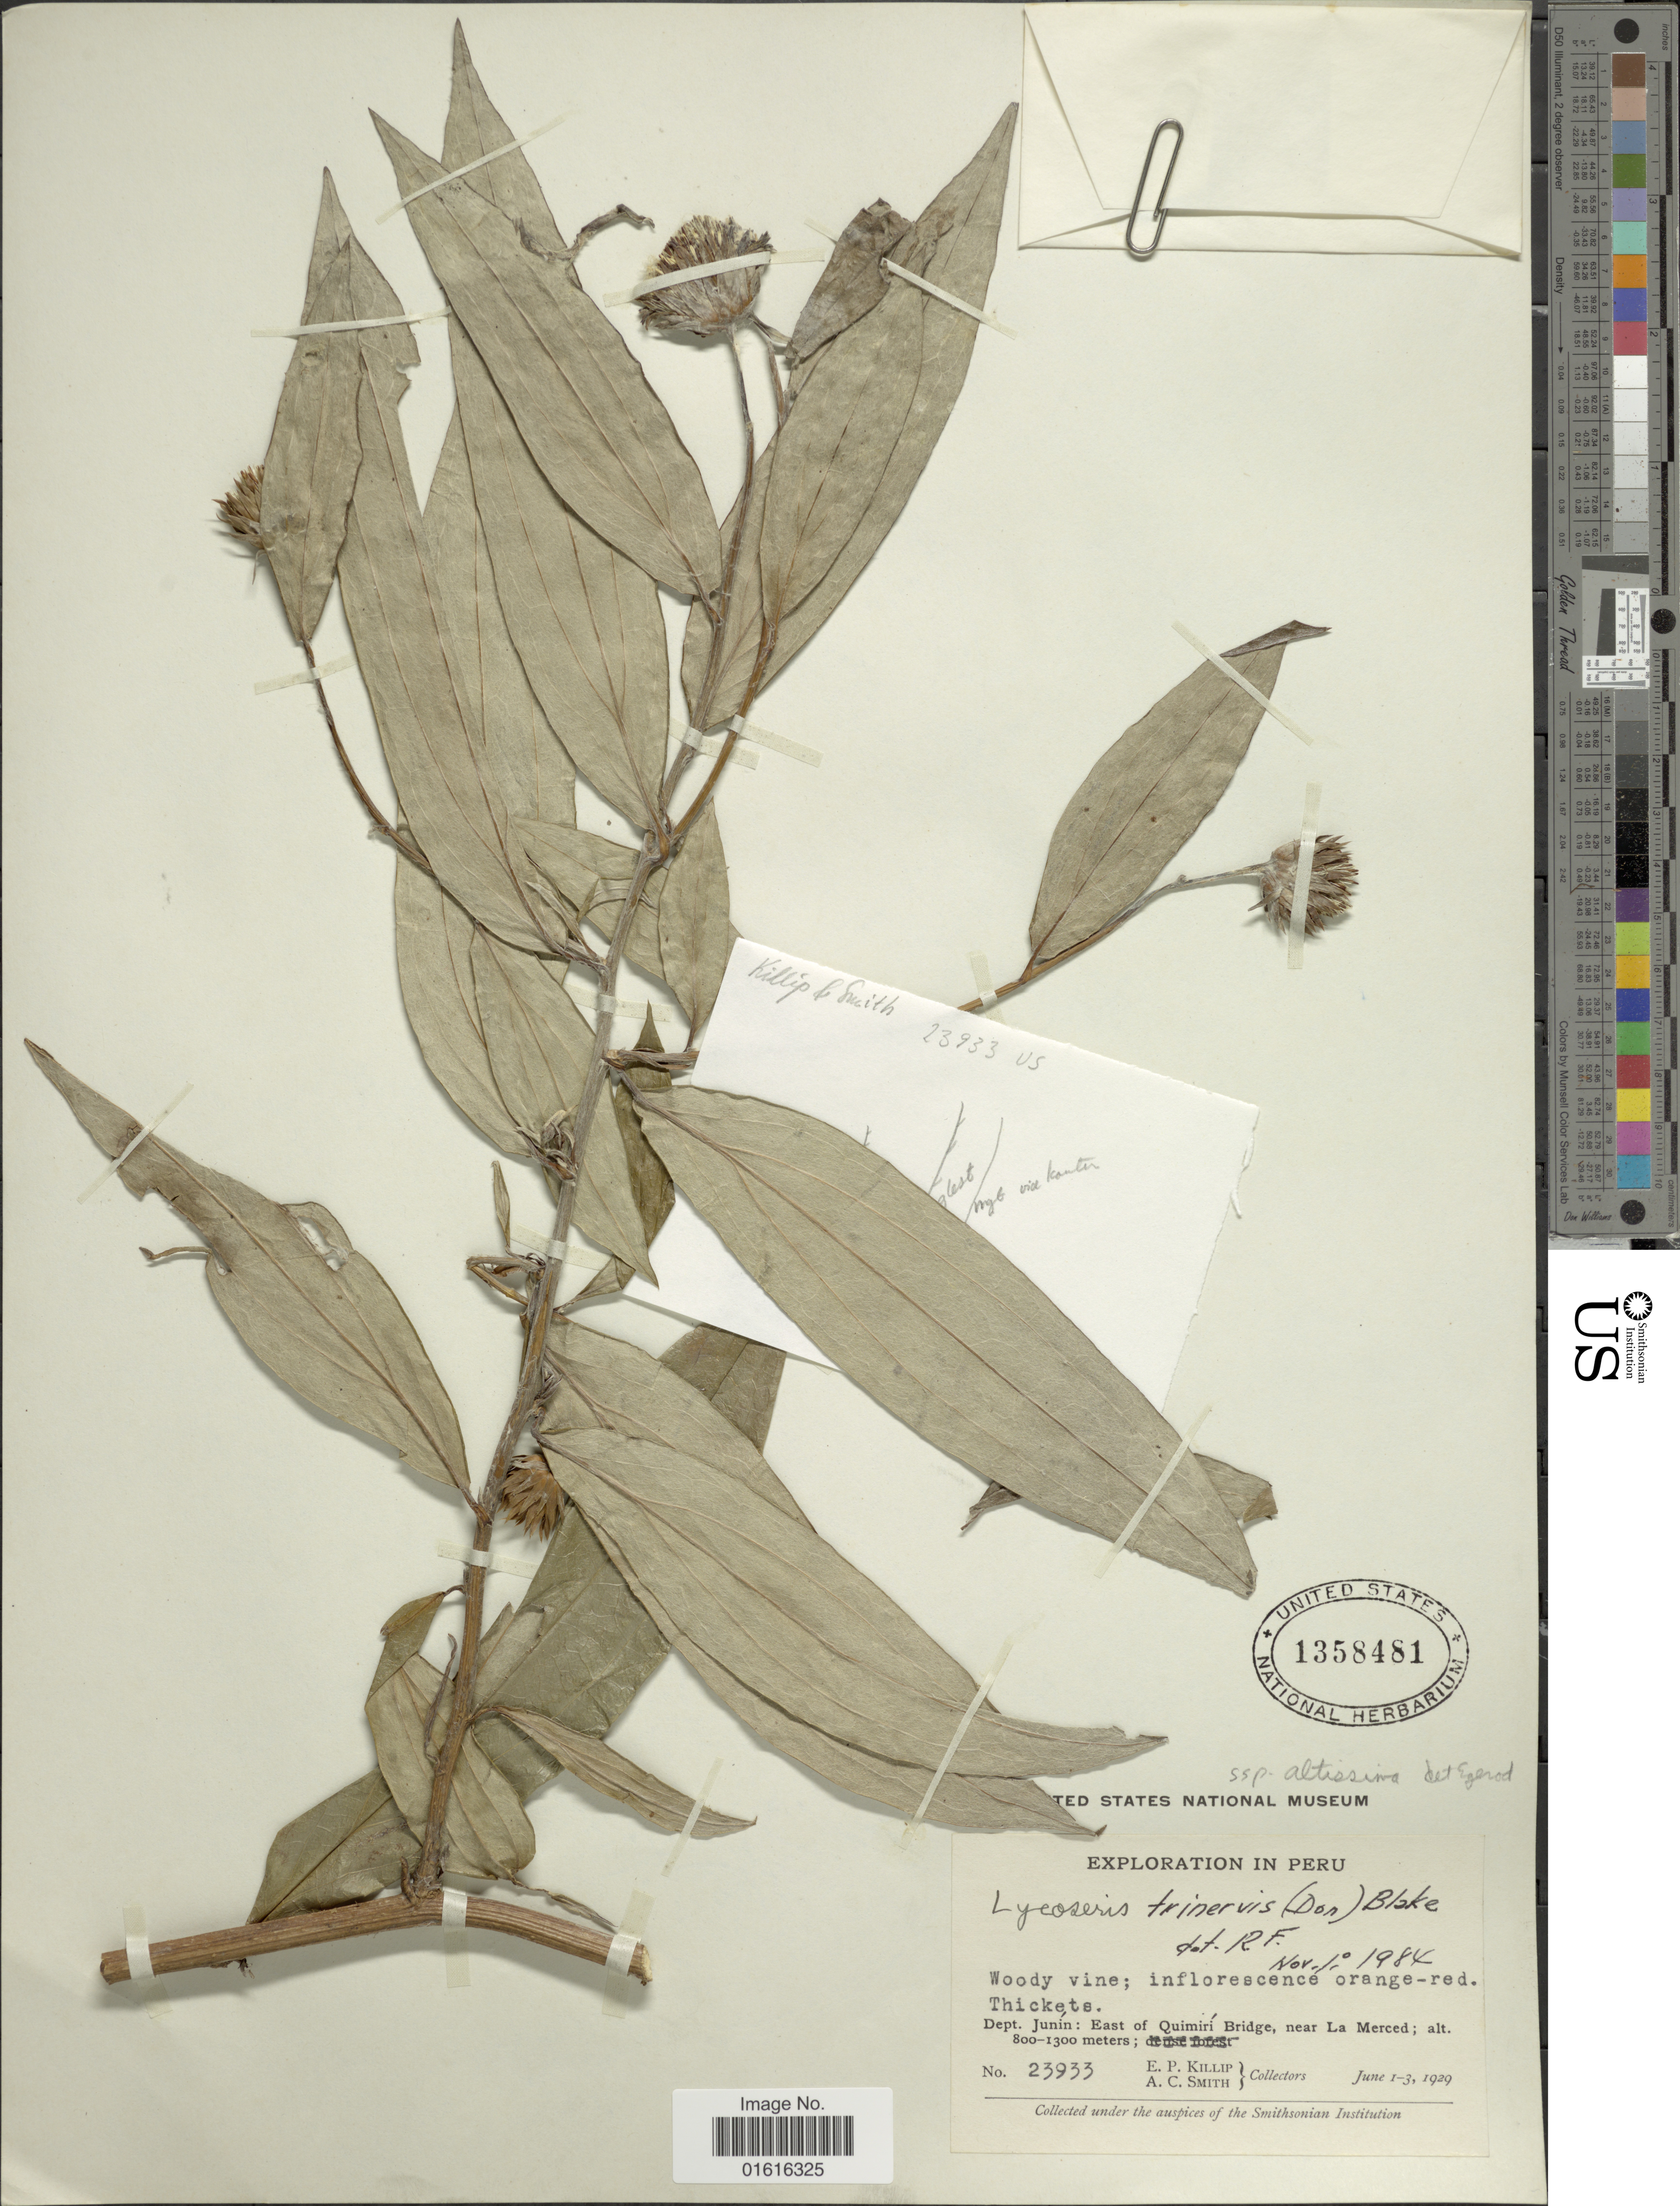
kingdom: Plantae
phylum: Tracheophyta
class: Magnoliopsida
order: Asterales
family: Asteraceae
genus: Lycoseris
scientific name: Lycoseris trinervis subsp. altissima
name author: (Poepp.) K. Egerod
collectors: E. P. Killip & A. C. Smith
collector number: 23933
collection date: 1929-06-01/1929-06-03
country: Peru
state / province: Junín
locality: East of Quimiri Bridge, near La Merced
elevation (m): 800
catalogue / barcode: US 1358481